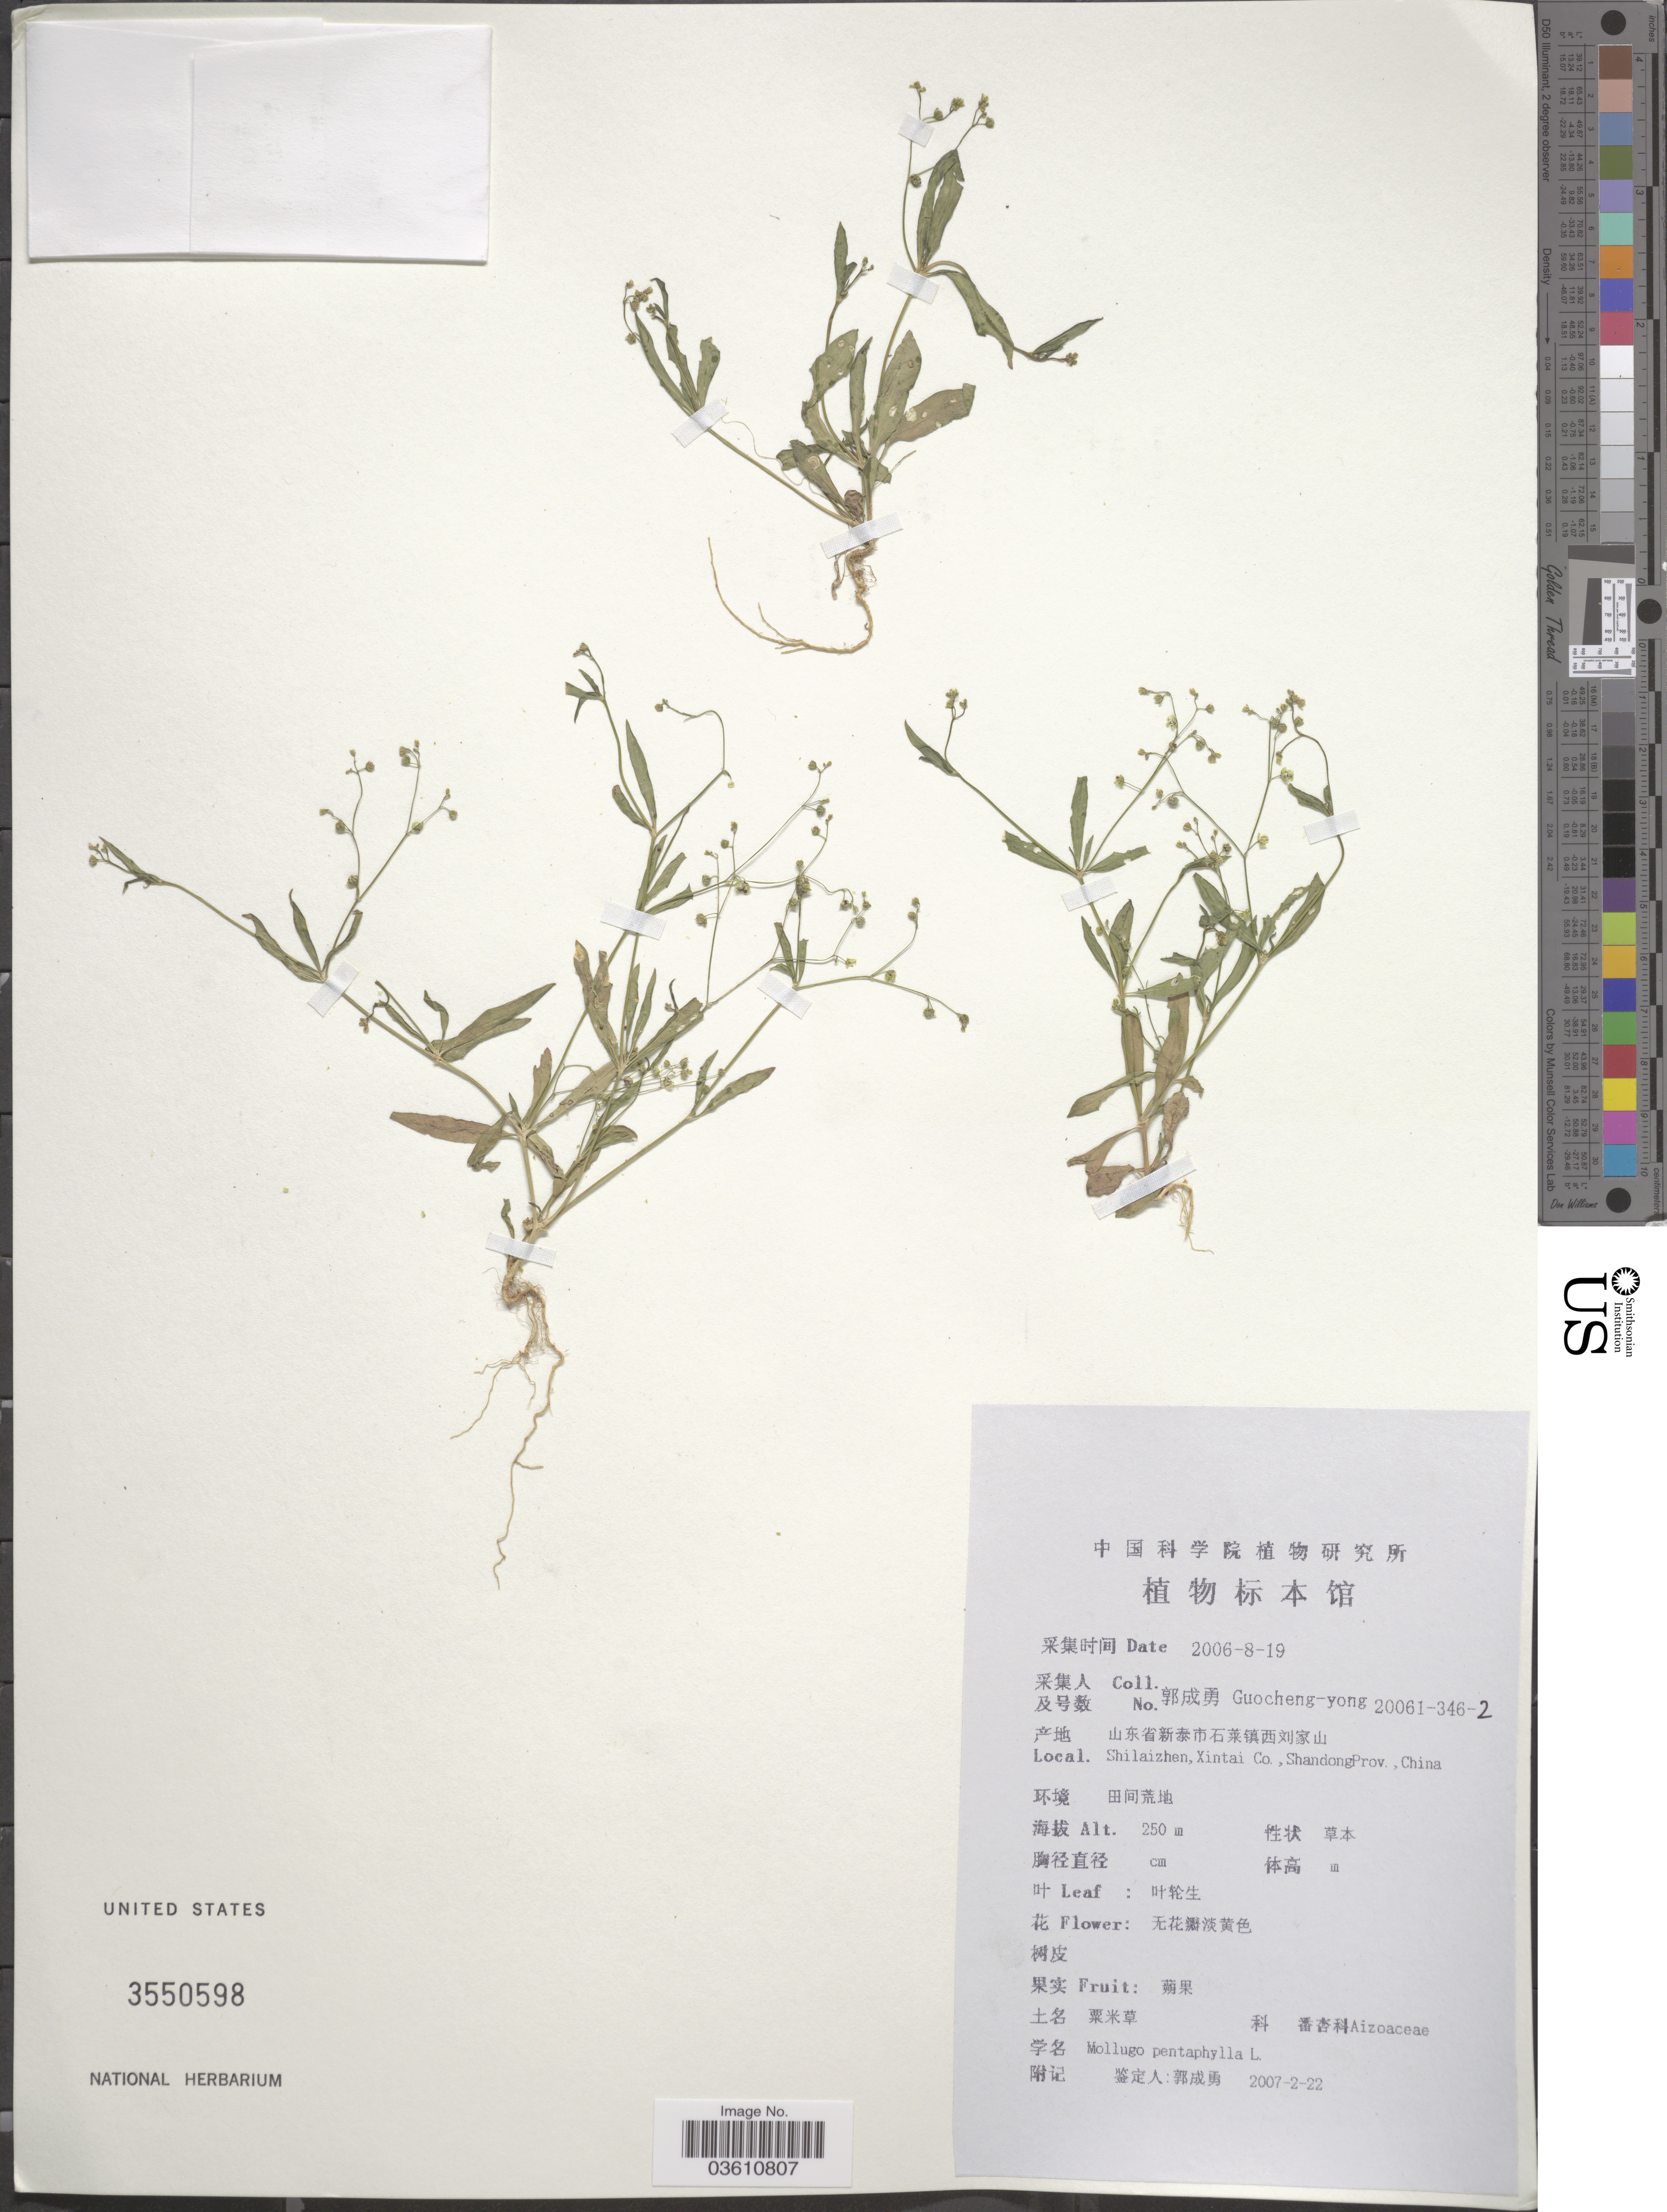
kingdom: Plantae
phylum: Tracheophyta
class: Magnoliopsida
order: Caryophyllales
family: Molluginaceae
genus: Trigastrotheca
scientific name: Trigastrotheca pentaphylla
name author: (L.) Thulin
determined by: Strong, Mark T., (BOT), Smithsonian Institution - National Museum of Natural History (UNITED STATES)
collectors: Guo cheng-yong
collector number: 20061-346-2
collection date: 2006-08-19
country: China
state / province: Shandong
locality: Shilaizhen, Xintai Co.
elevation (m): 250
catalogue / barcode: US 3550598